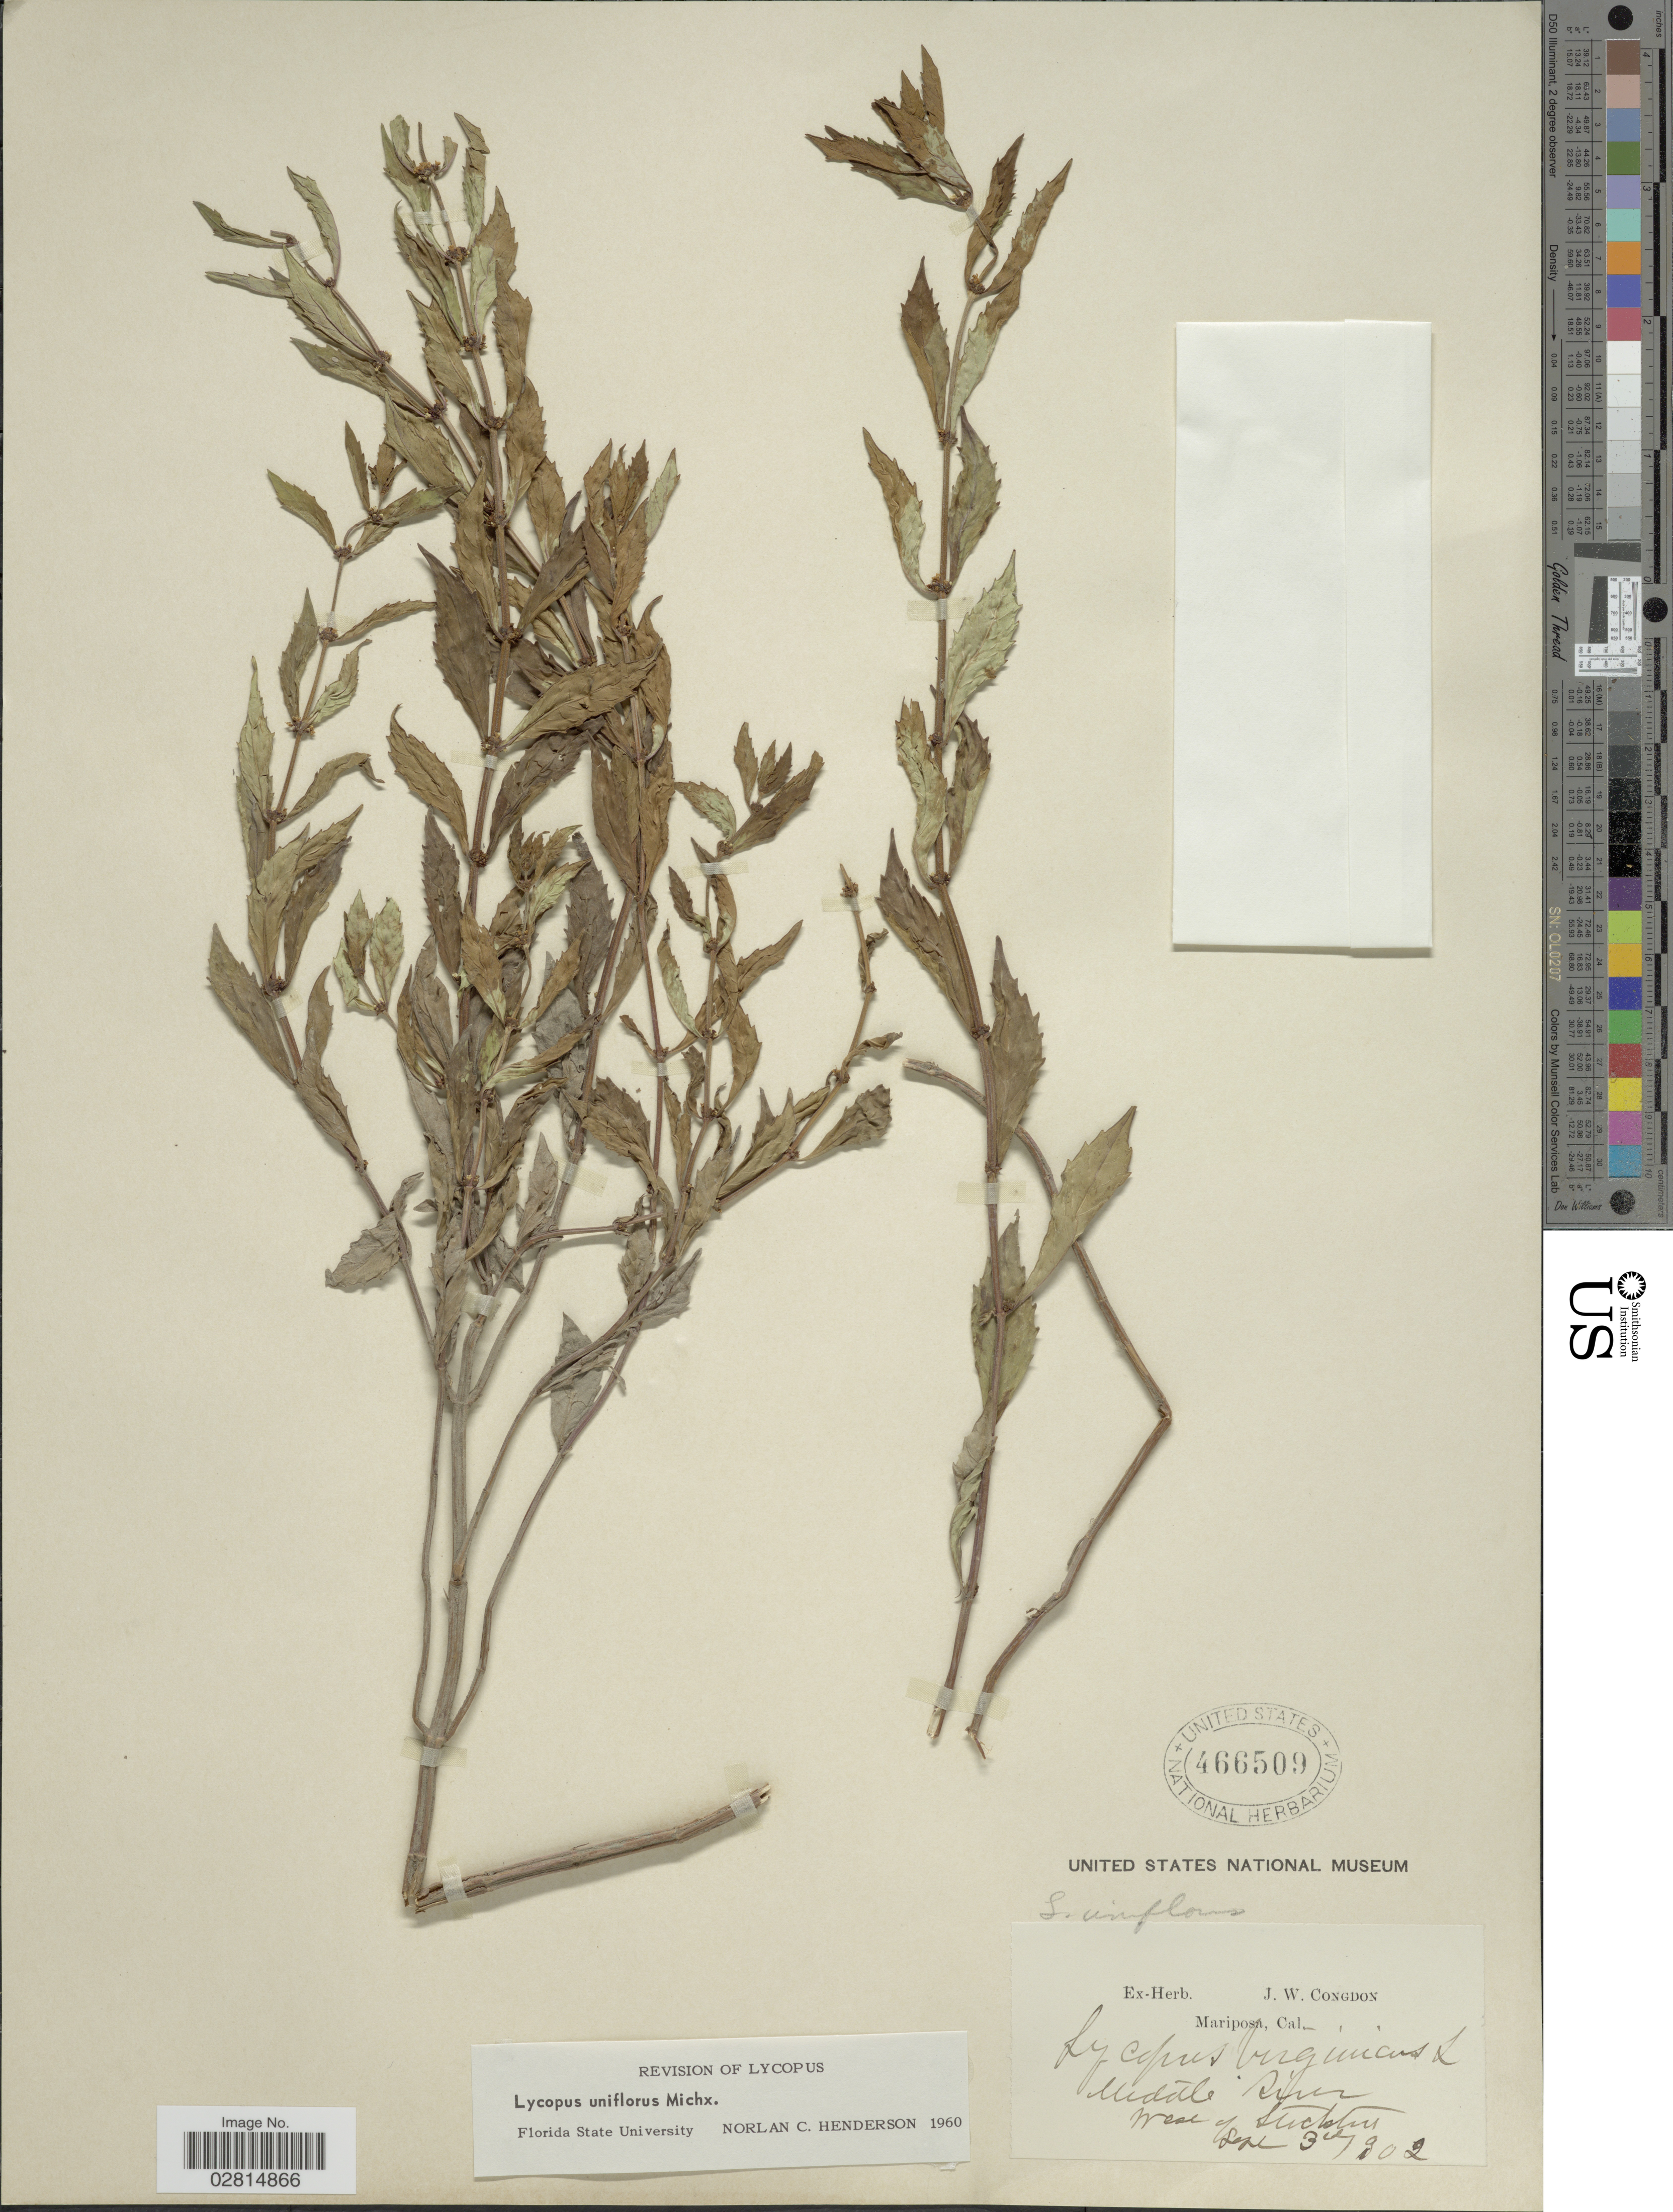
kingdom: Plantae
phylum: Tracheophyta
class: Magnoliopsida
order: Lamiales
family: Lamiaceae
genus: Lycopus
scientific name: Lycopus uniflorus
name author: Michx.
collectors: J. W. Congdon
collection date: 1902-09-03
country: United States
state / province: California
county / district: San Joaquin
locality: Middle River west of Stockton.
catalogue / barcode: US 466509